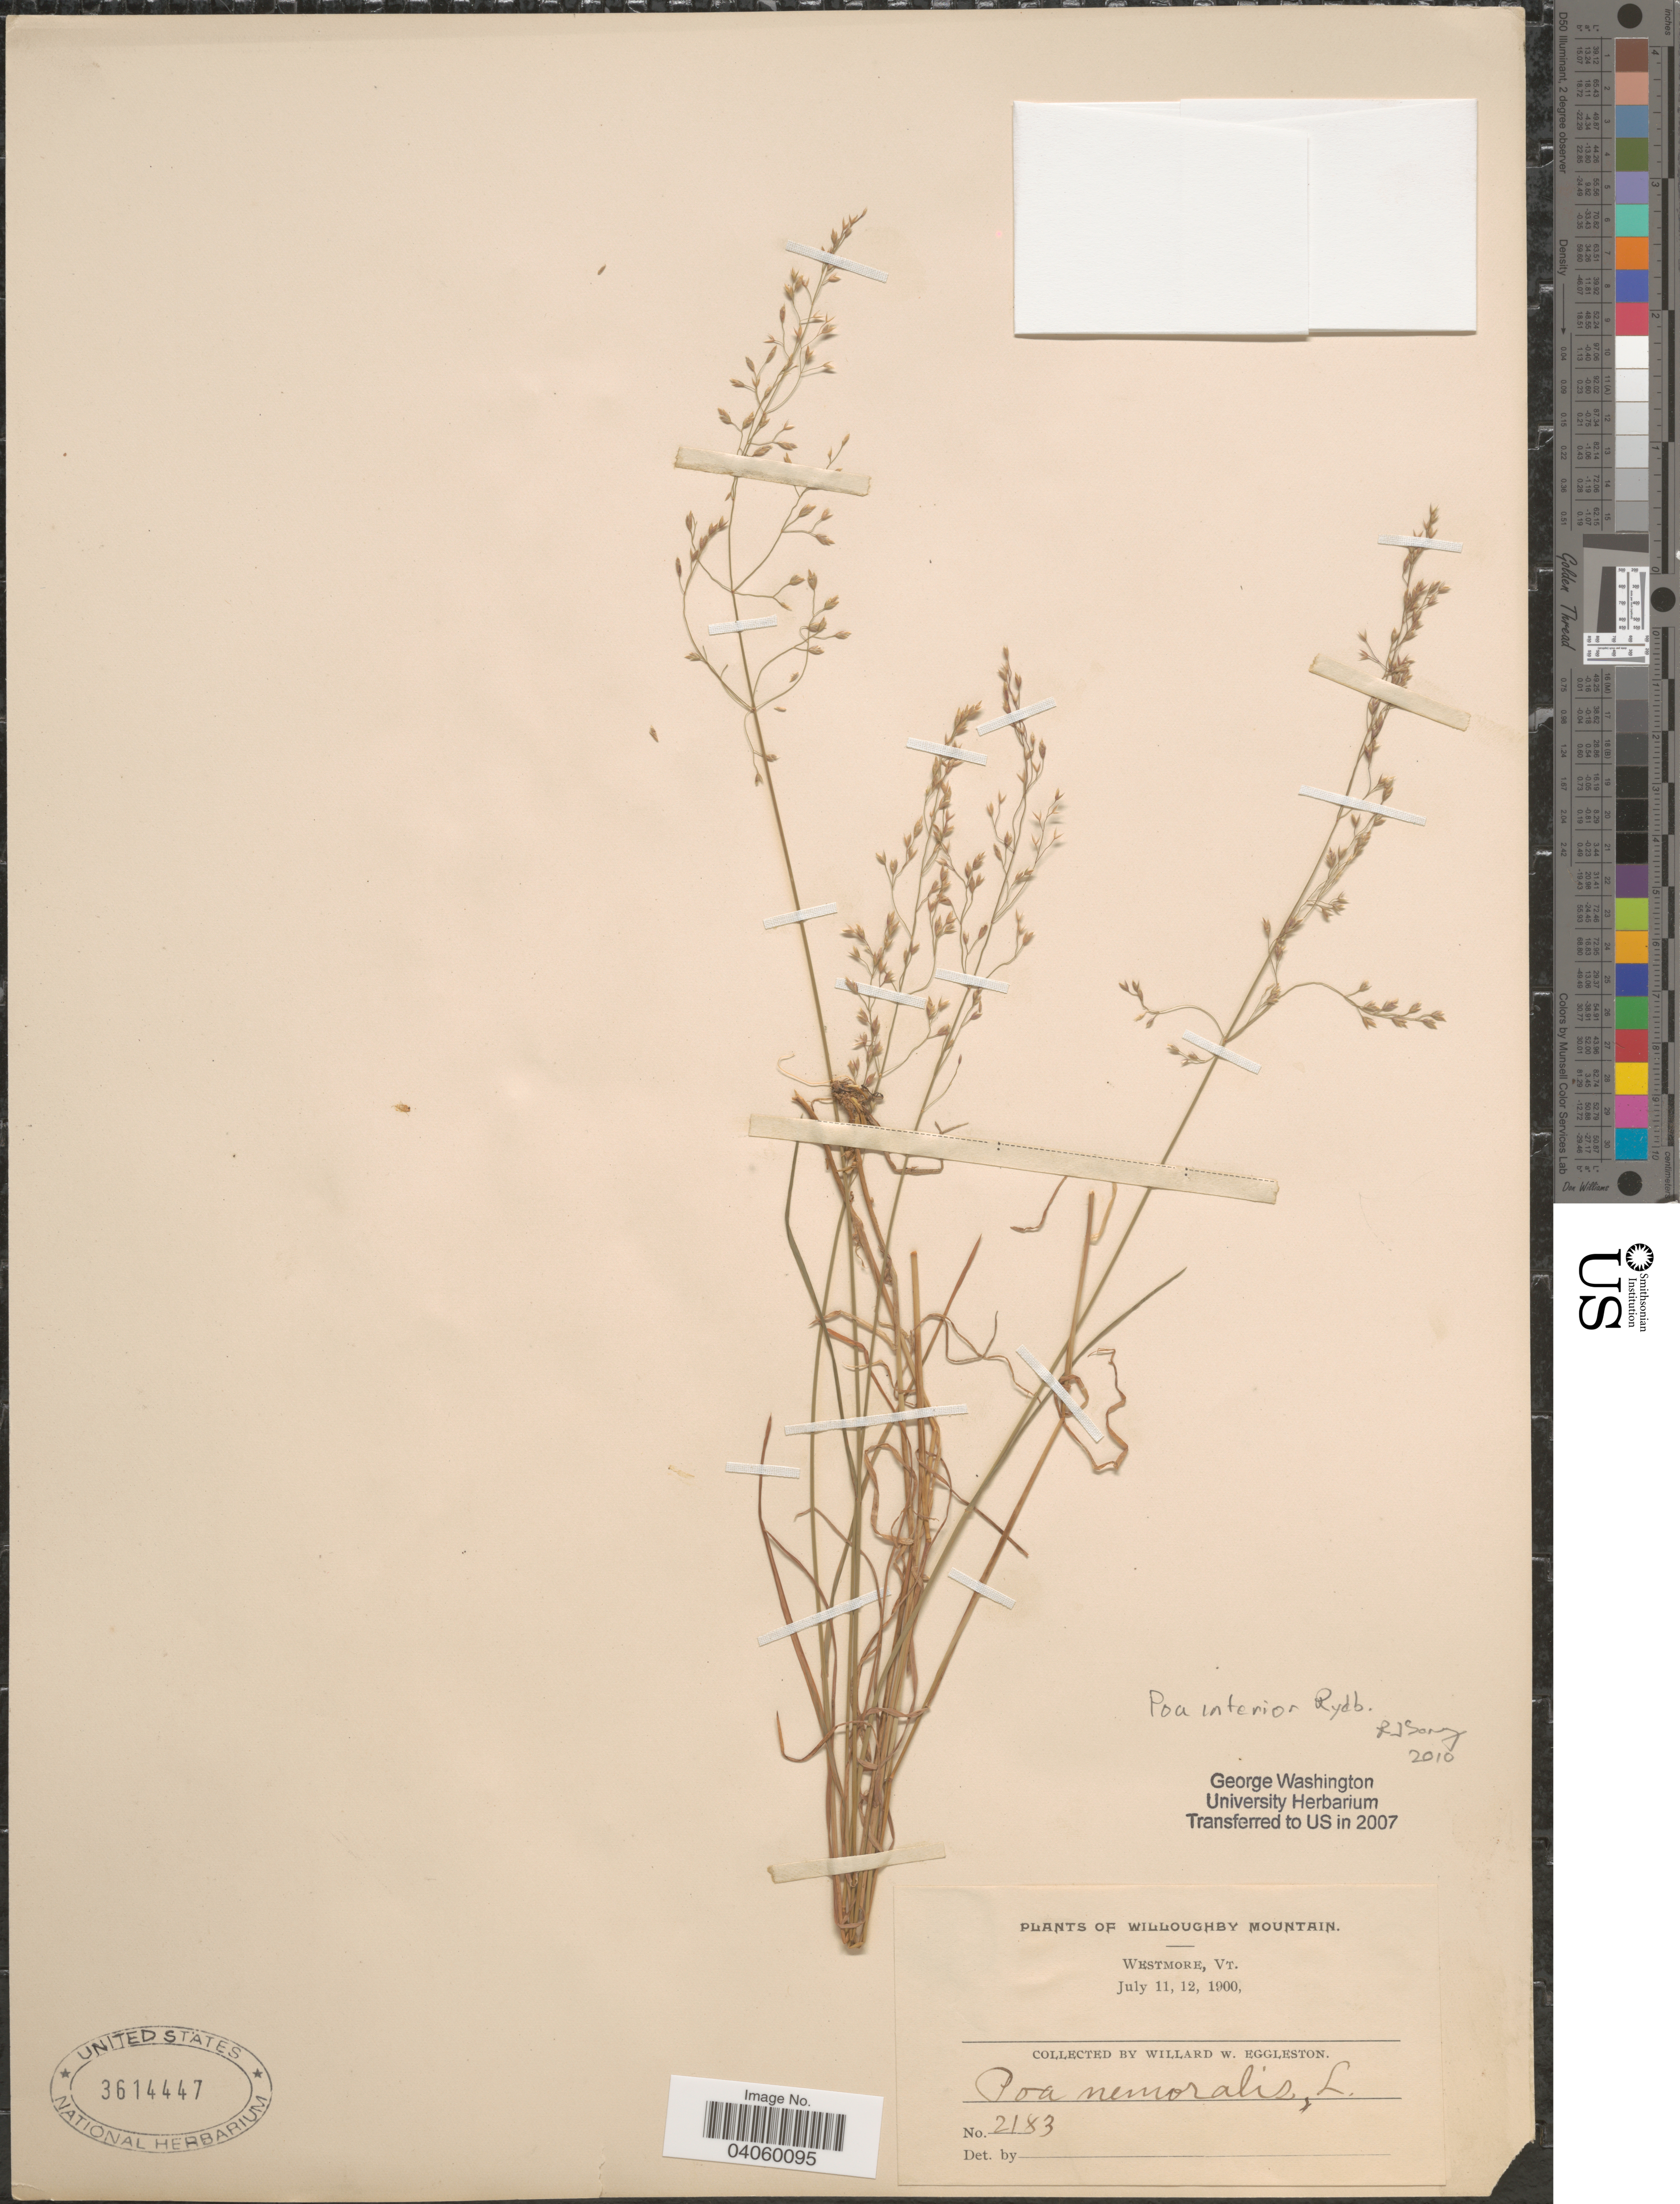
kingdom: Plantae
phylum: Tracheophyta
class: Liliopsida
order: Poales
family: Poaceae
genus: Poa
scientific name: Poa interior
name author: Rydb.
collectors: W. W. Eggleston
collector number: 2183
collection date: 1900-07-11/1900-07-12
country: United States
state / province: Vermont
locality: Willoughby Mountain. Westmore.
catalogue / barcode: US 3614447